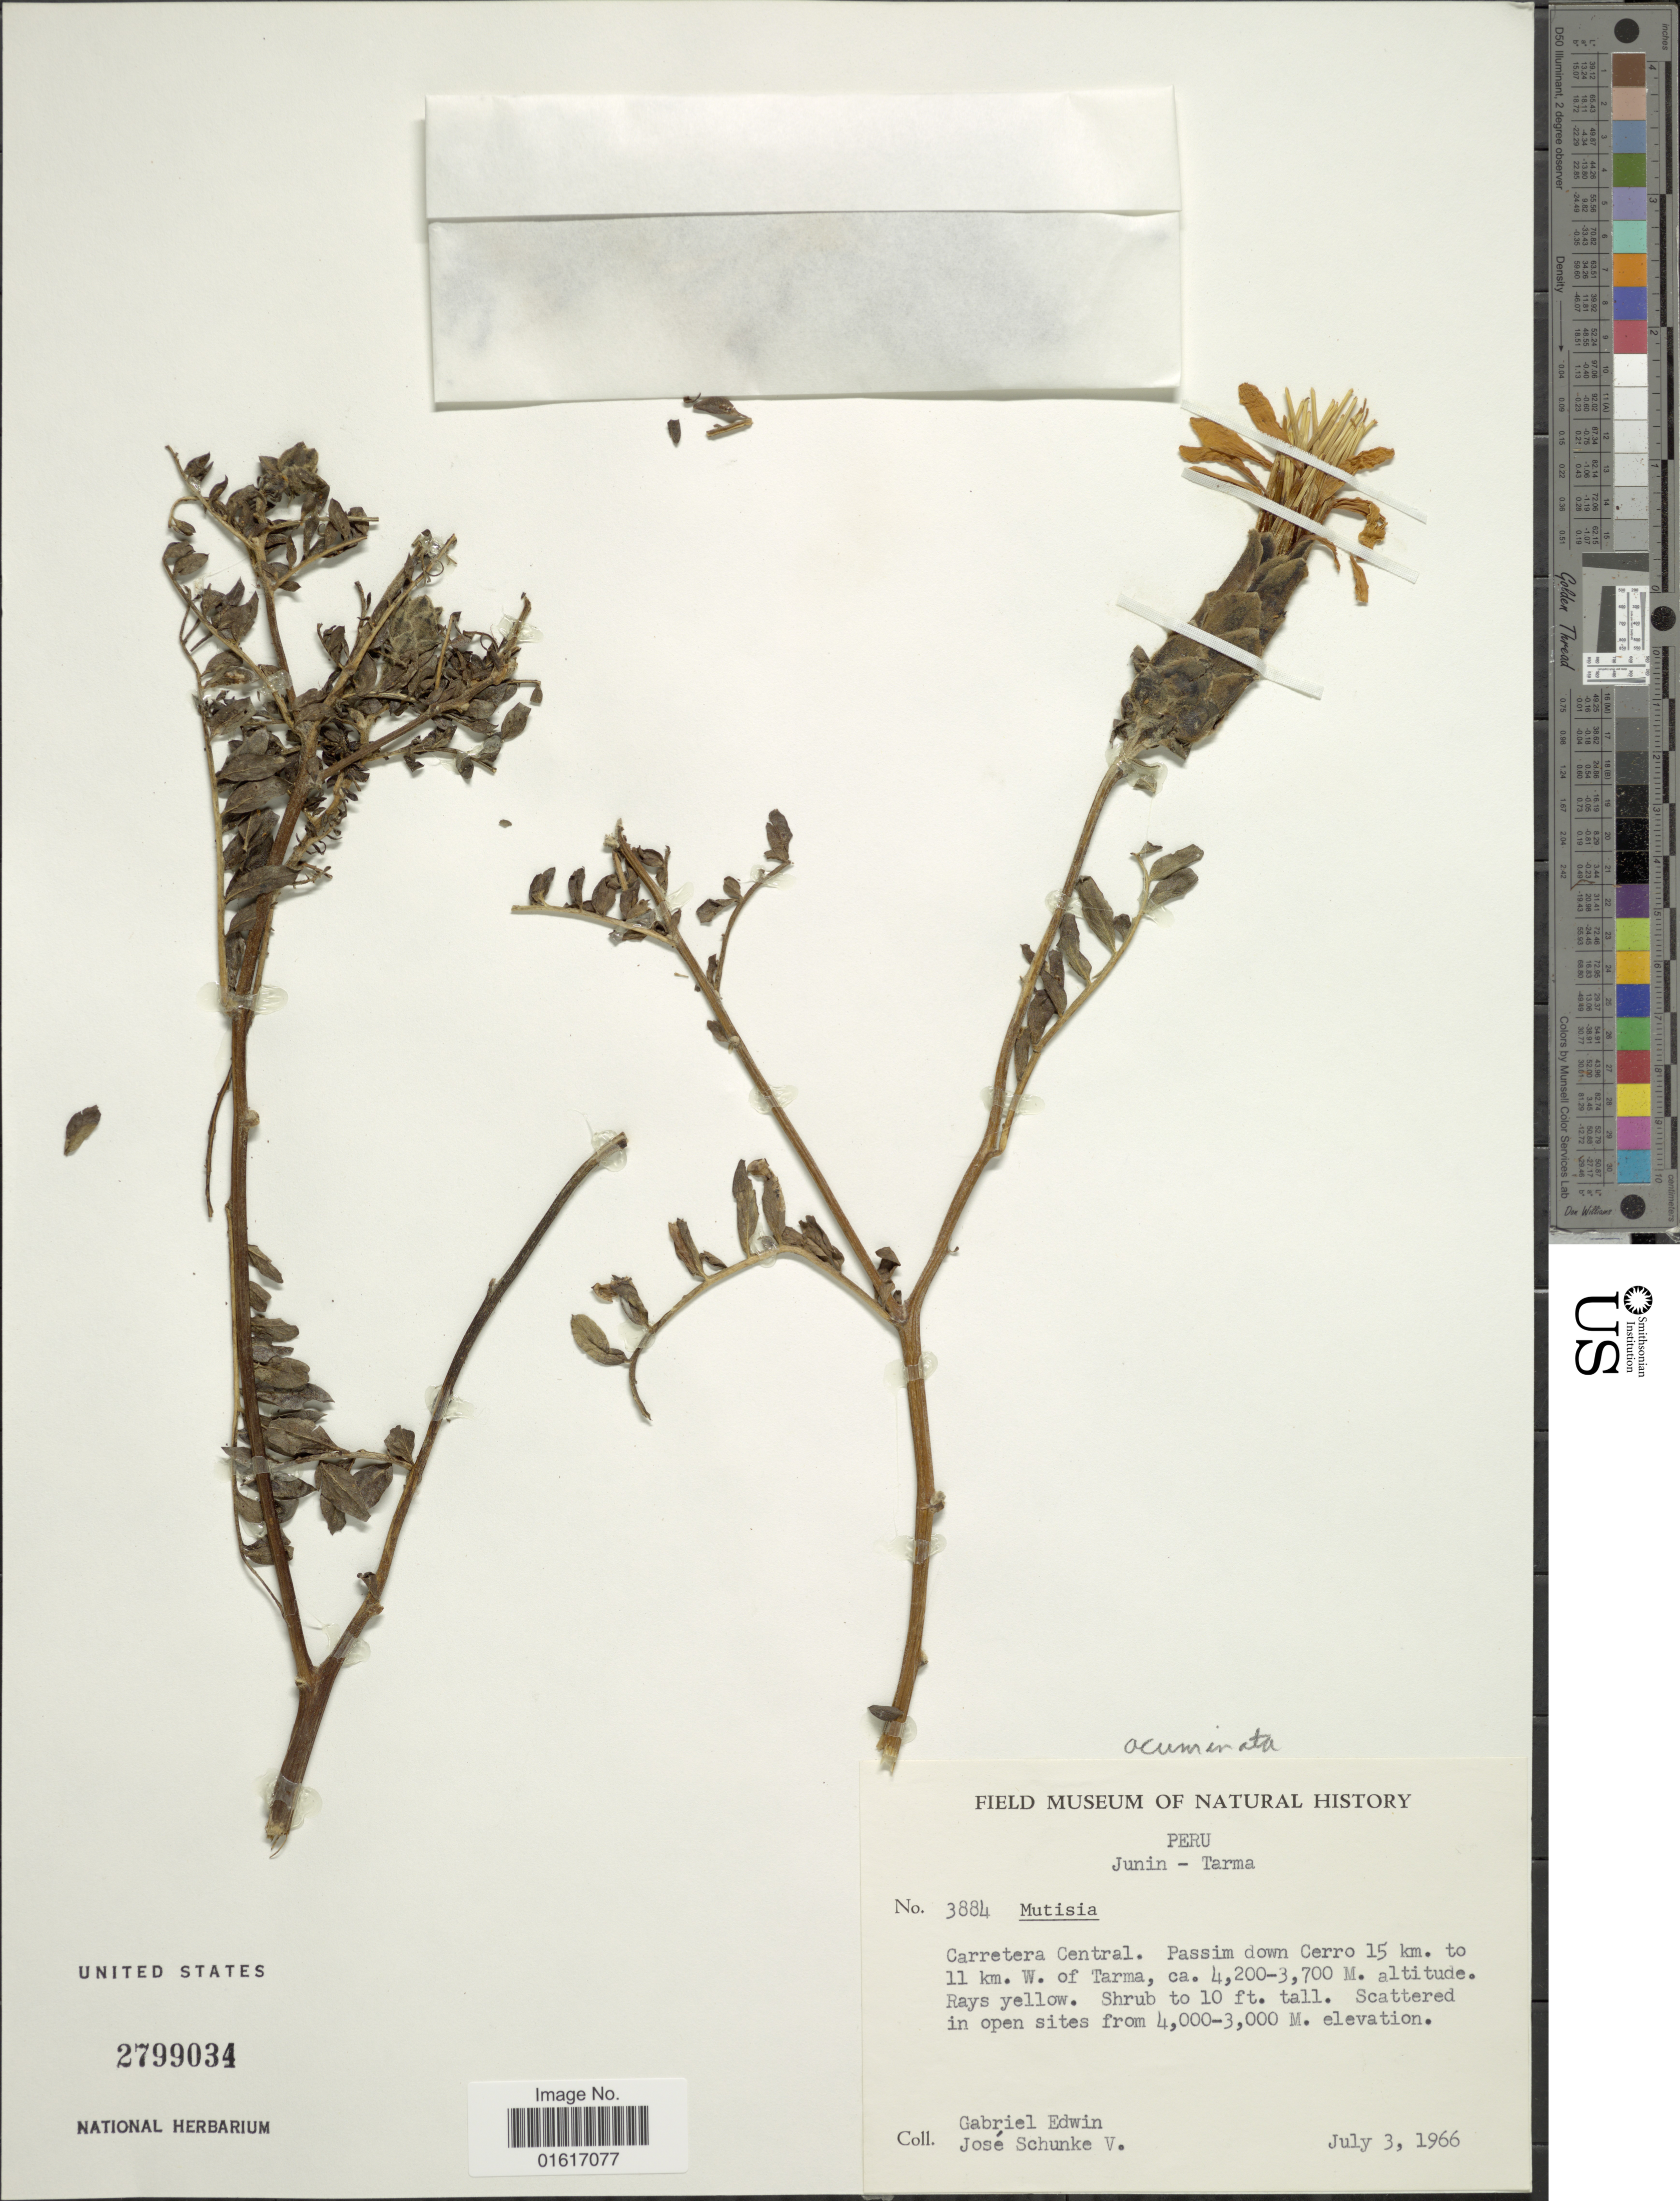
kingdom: Plantae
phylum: Tracheophyta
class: Magnoliopsida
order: Asterales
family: Asteraceae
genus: Mutisia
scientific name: Mutisia acuminata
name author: Ruiz & Pav.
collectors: G. Edwin & J. Schunke Vigo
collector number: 3884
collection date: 1966-07-03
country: Peru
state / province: Junín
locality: Tarma, Carretera Central. Passim down Cerro 15 km. to 11 km W. of Tarma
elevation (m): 3700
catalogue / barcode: US 2799034